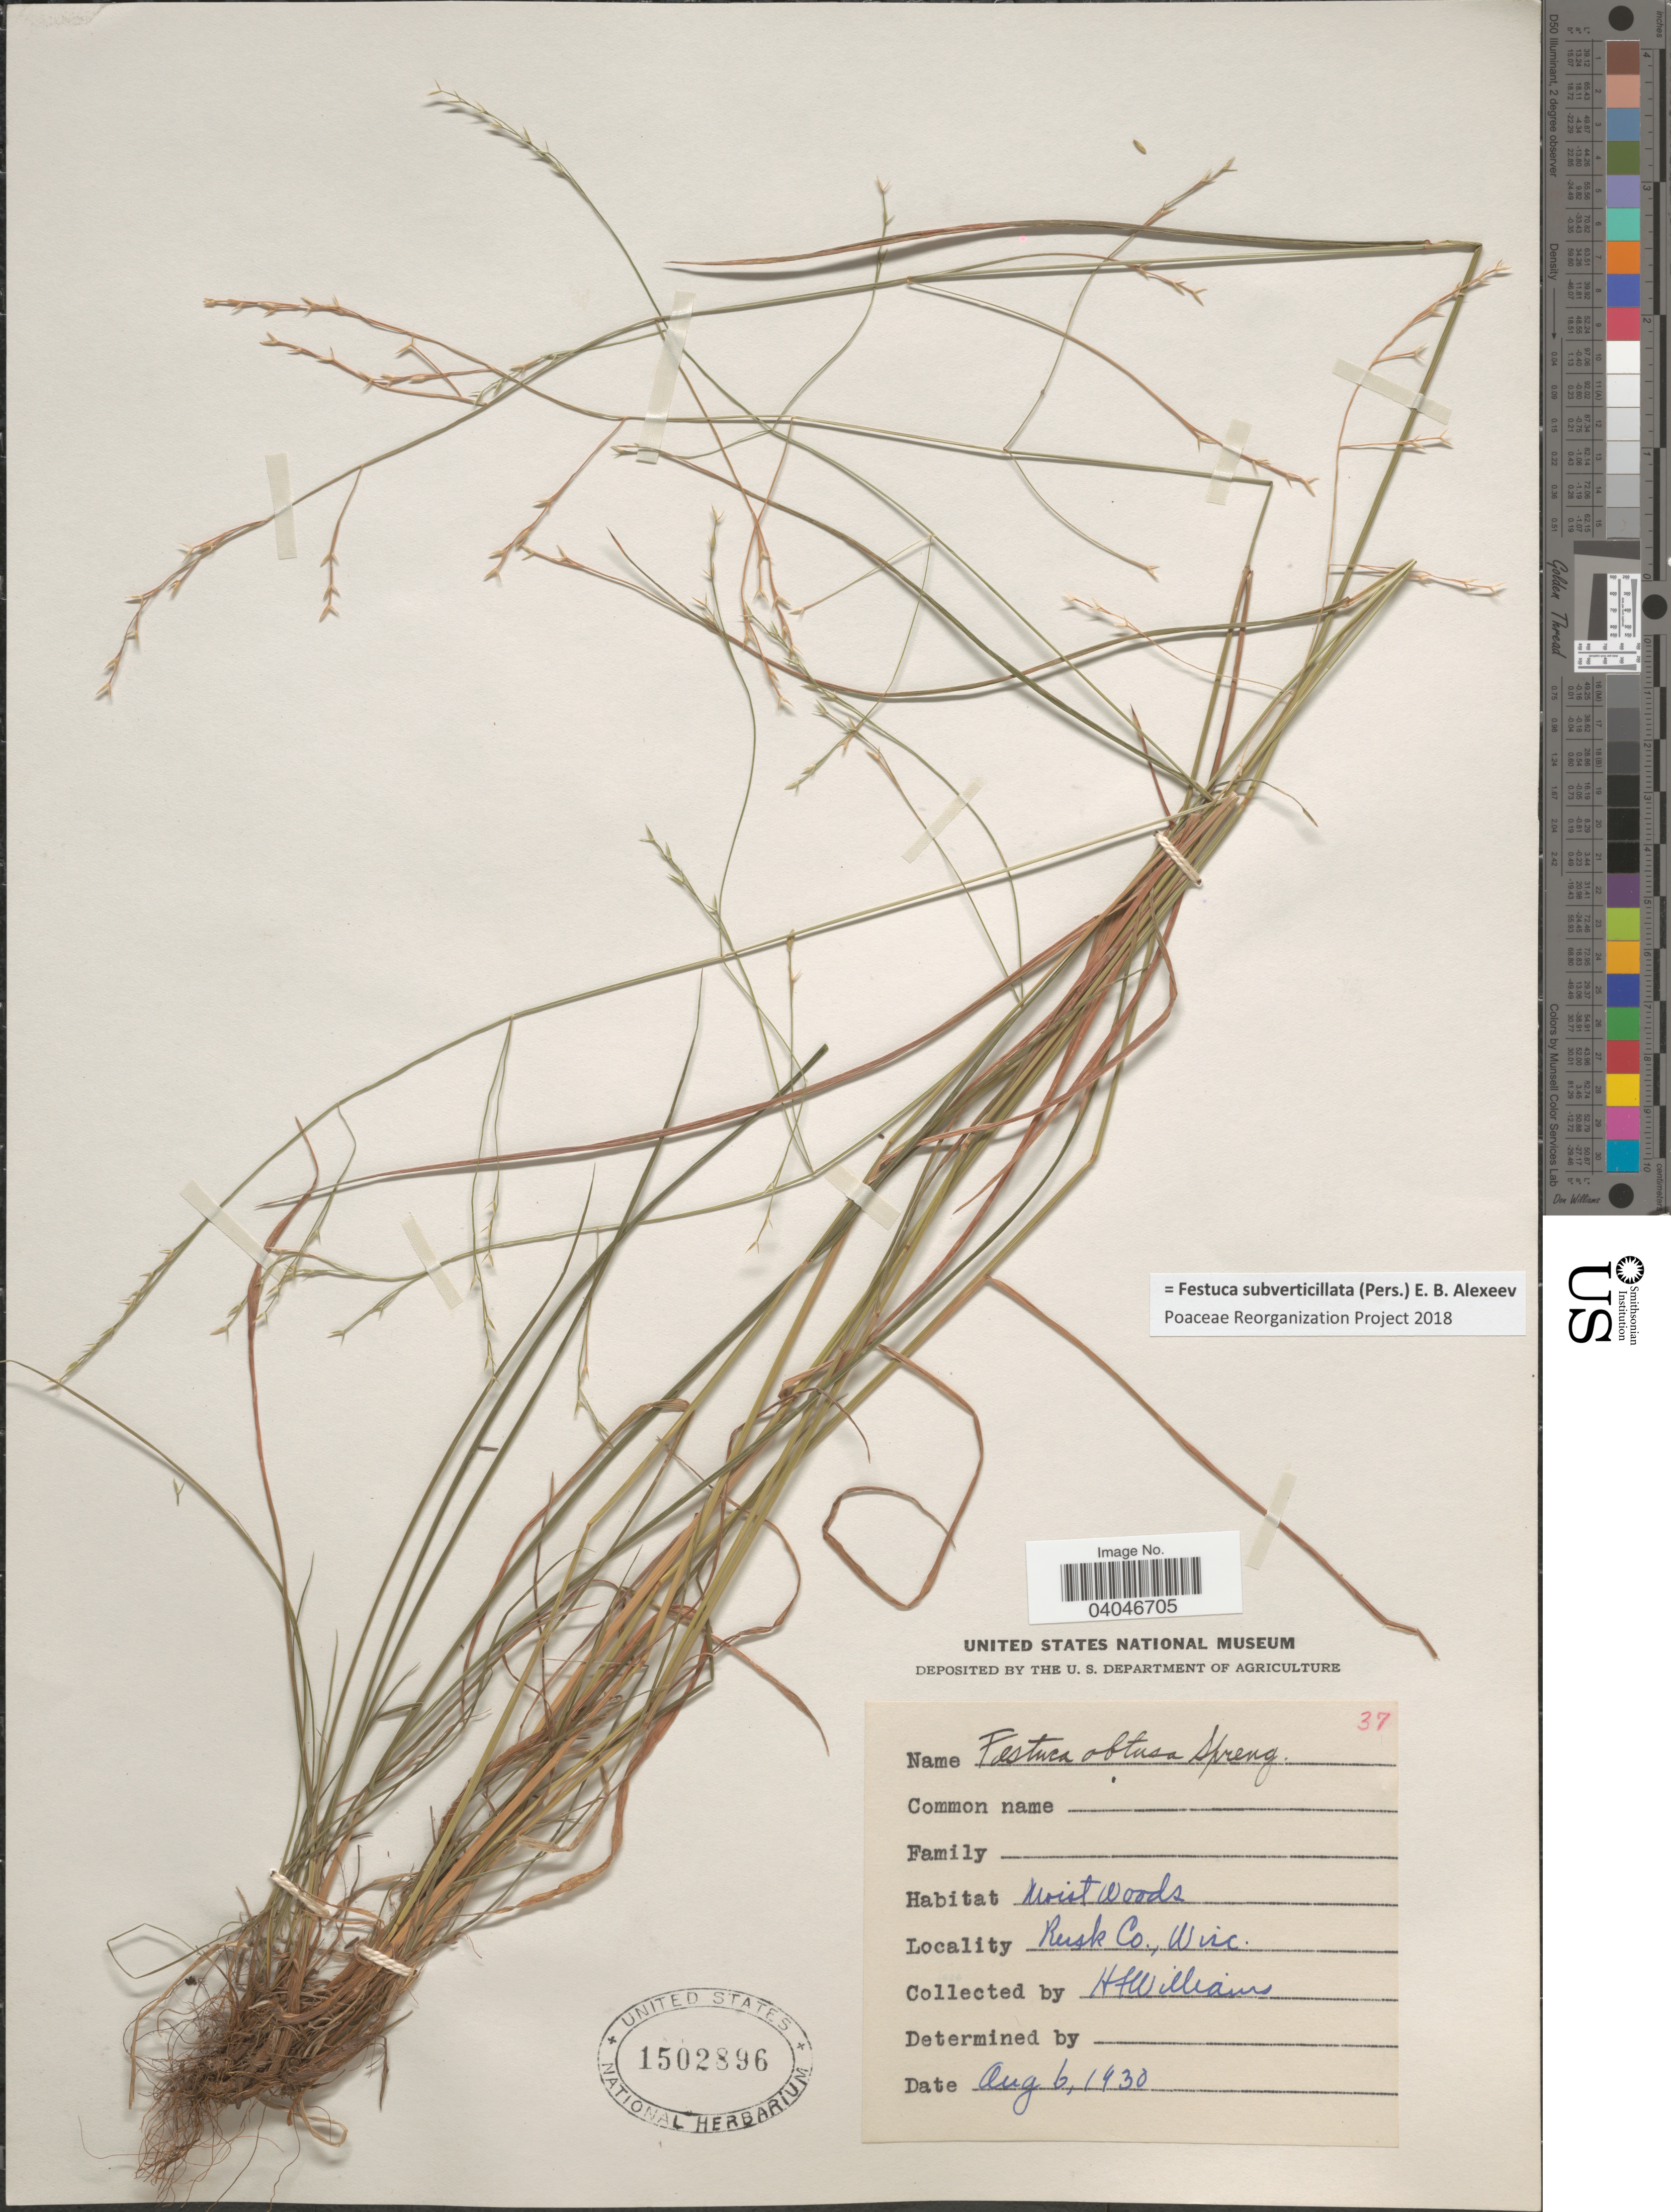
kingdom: Plantae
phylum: Tracheophyta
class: Liliopsida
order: Poales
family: Poaceae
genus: Festuca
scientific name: Festuca subverticillata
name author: (Pers.) E.B. Alexeev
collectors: H. Williams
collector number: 37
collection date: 1930-08-06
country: United States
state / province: Wisconsin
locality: Rusk Co.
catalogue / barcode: US 1502896